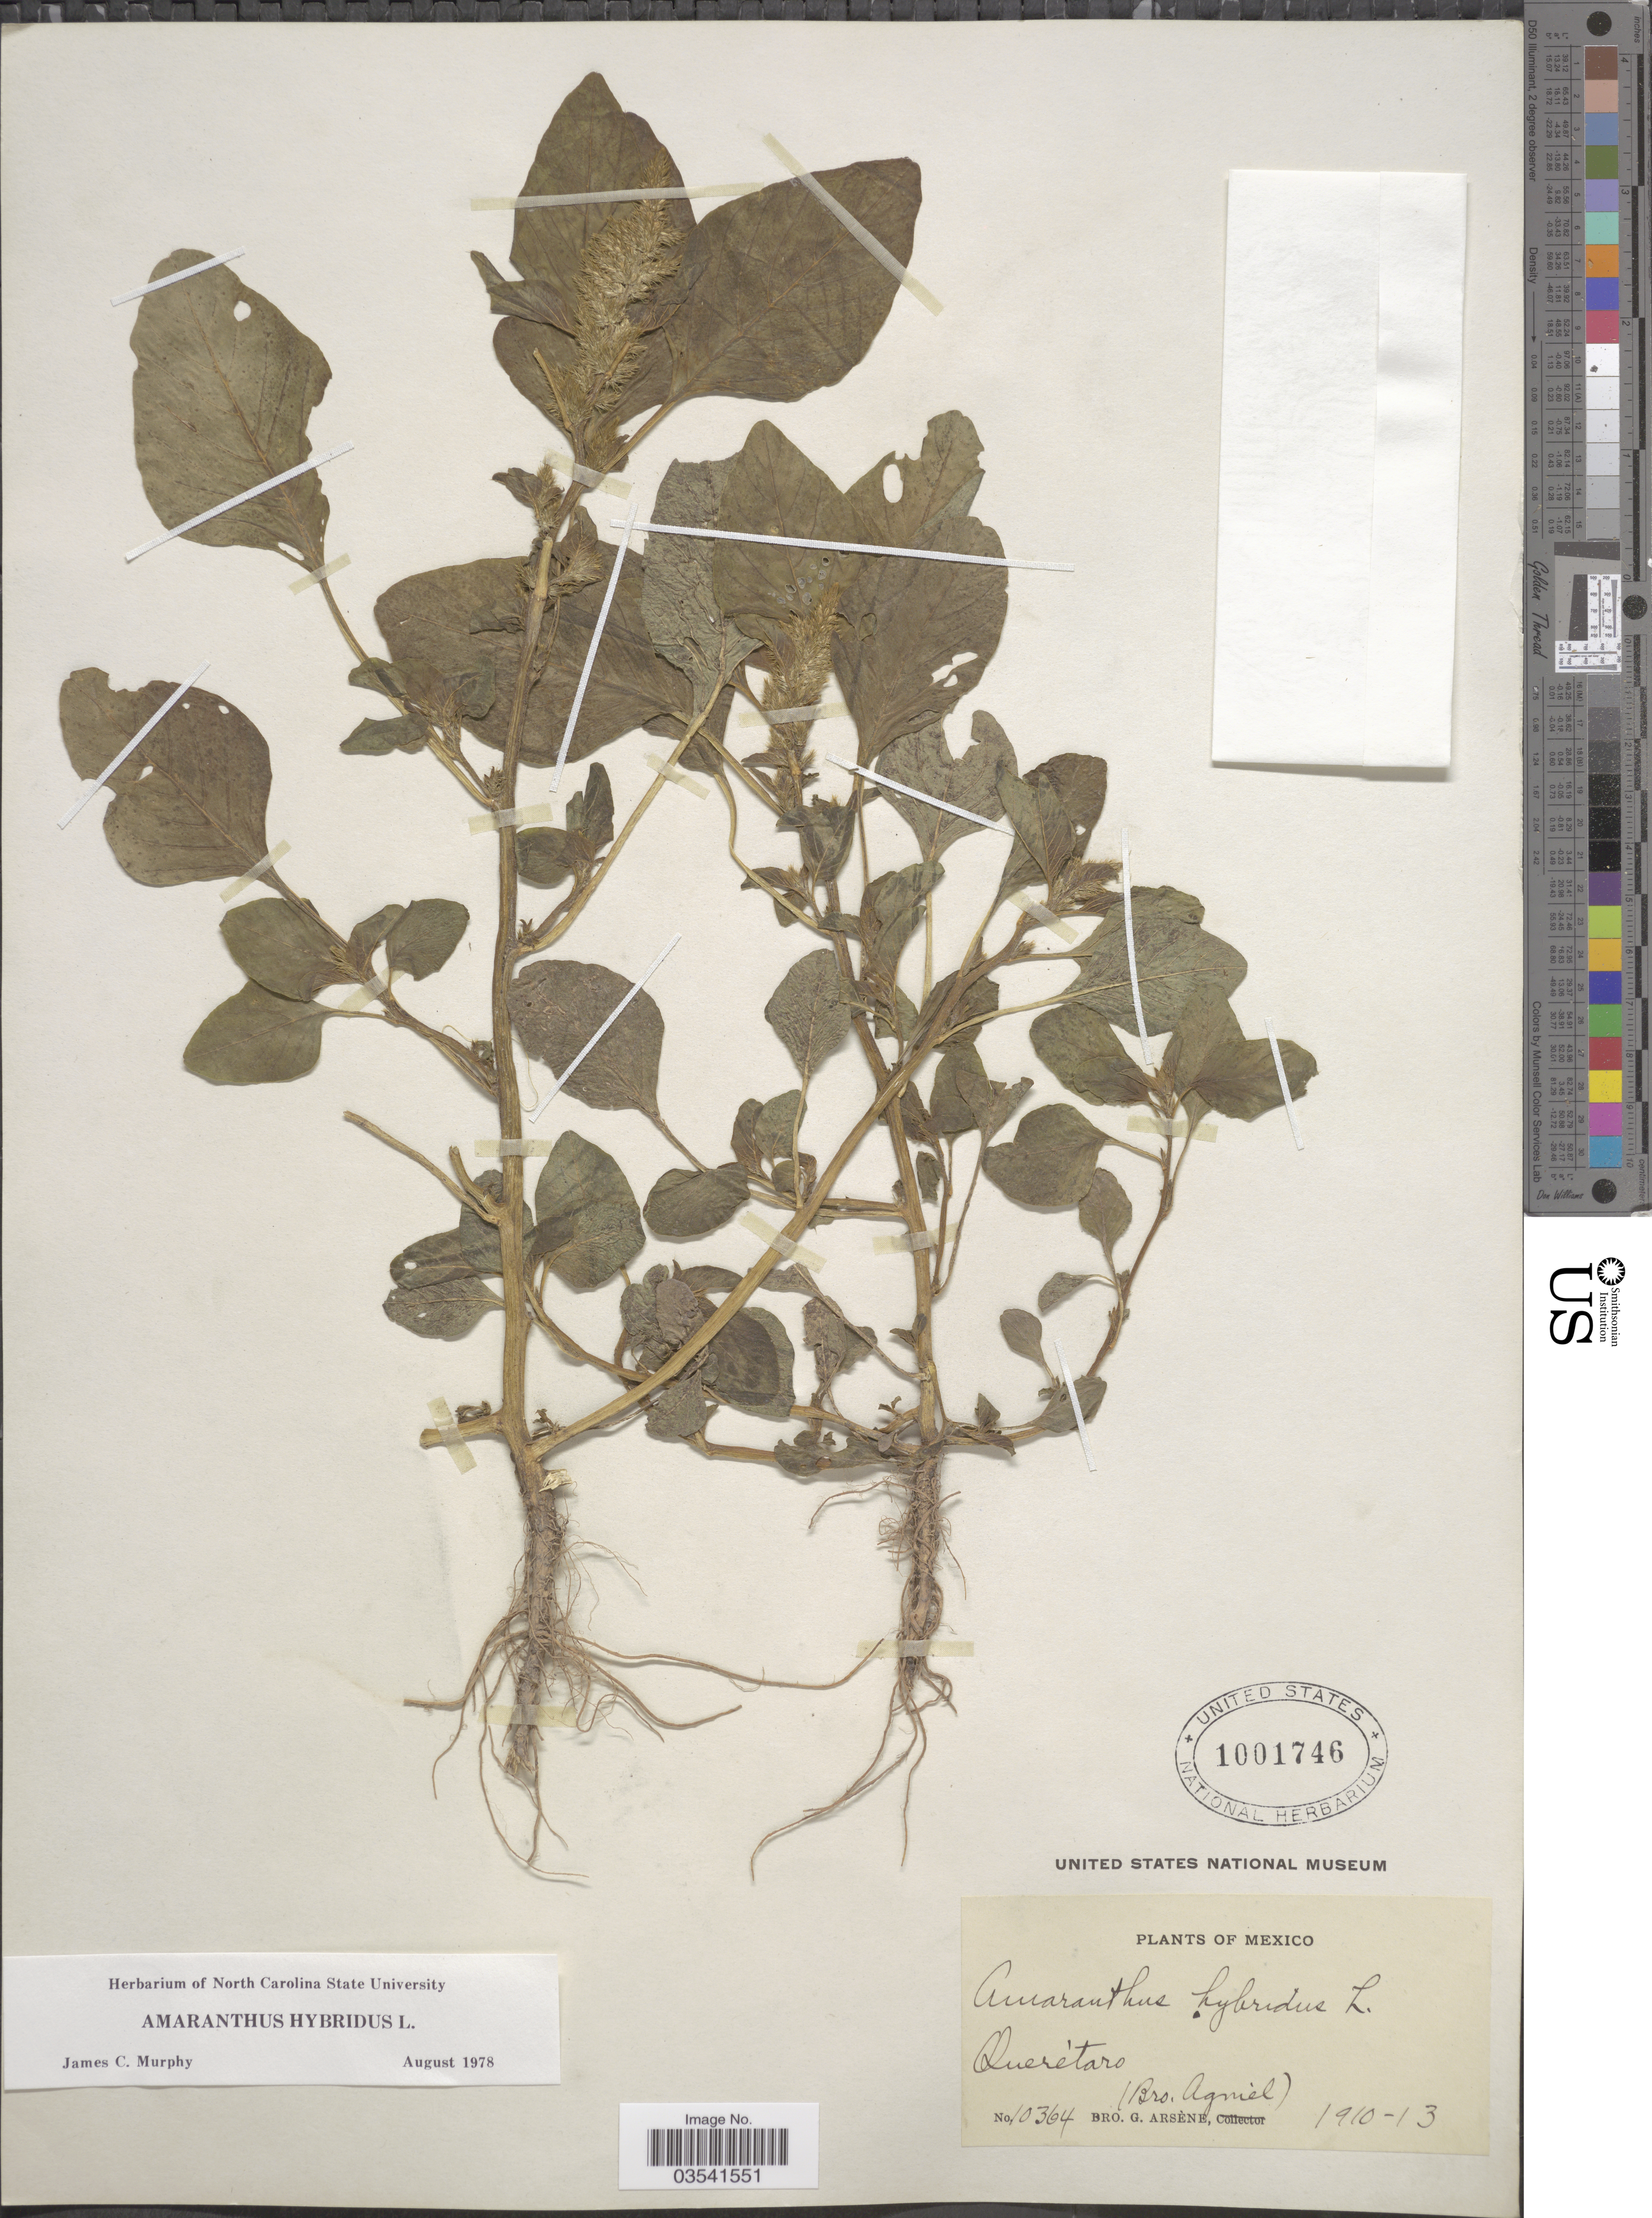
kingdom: Plantae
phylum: Tracheophyta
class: Magnoliopsida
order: Caryophyllales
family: Amaranthaceae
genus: Amaranthus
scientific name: Amaranthus hybridus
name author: L.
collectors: Bro. G. Arsène & Bro. Agniel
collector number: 10364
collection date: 1910/1913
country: Mexico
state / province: Querétaro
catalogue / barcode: US 1001746